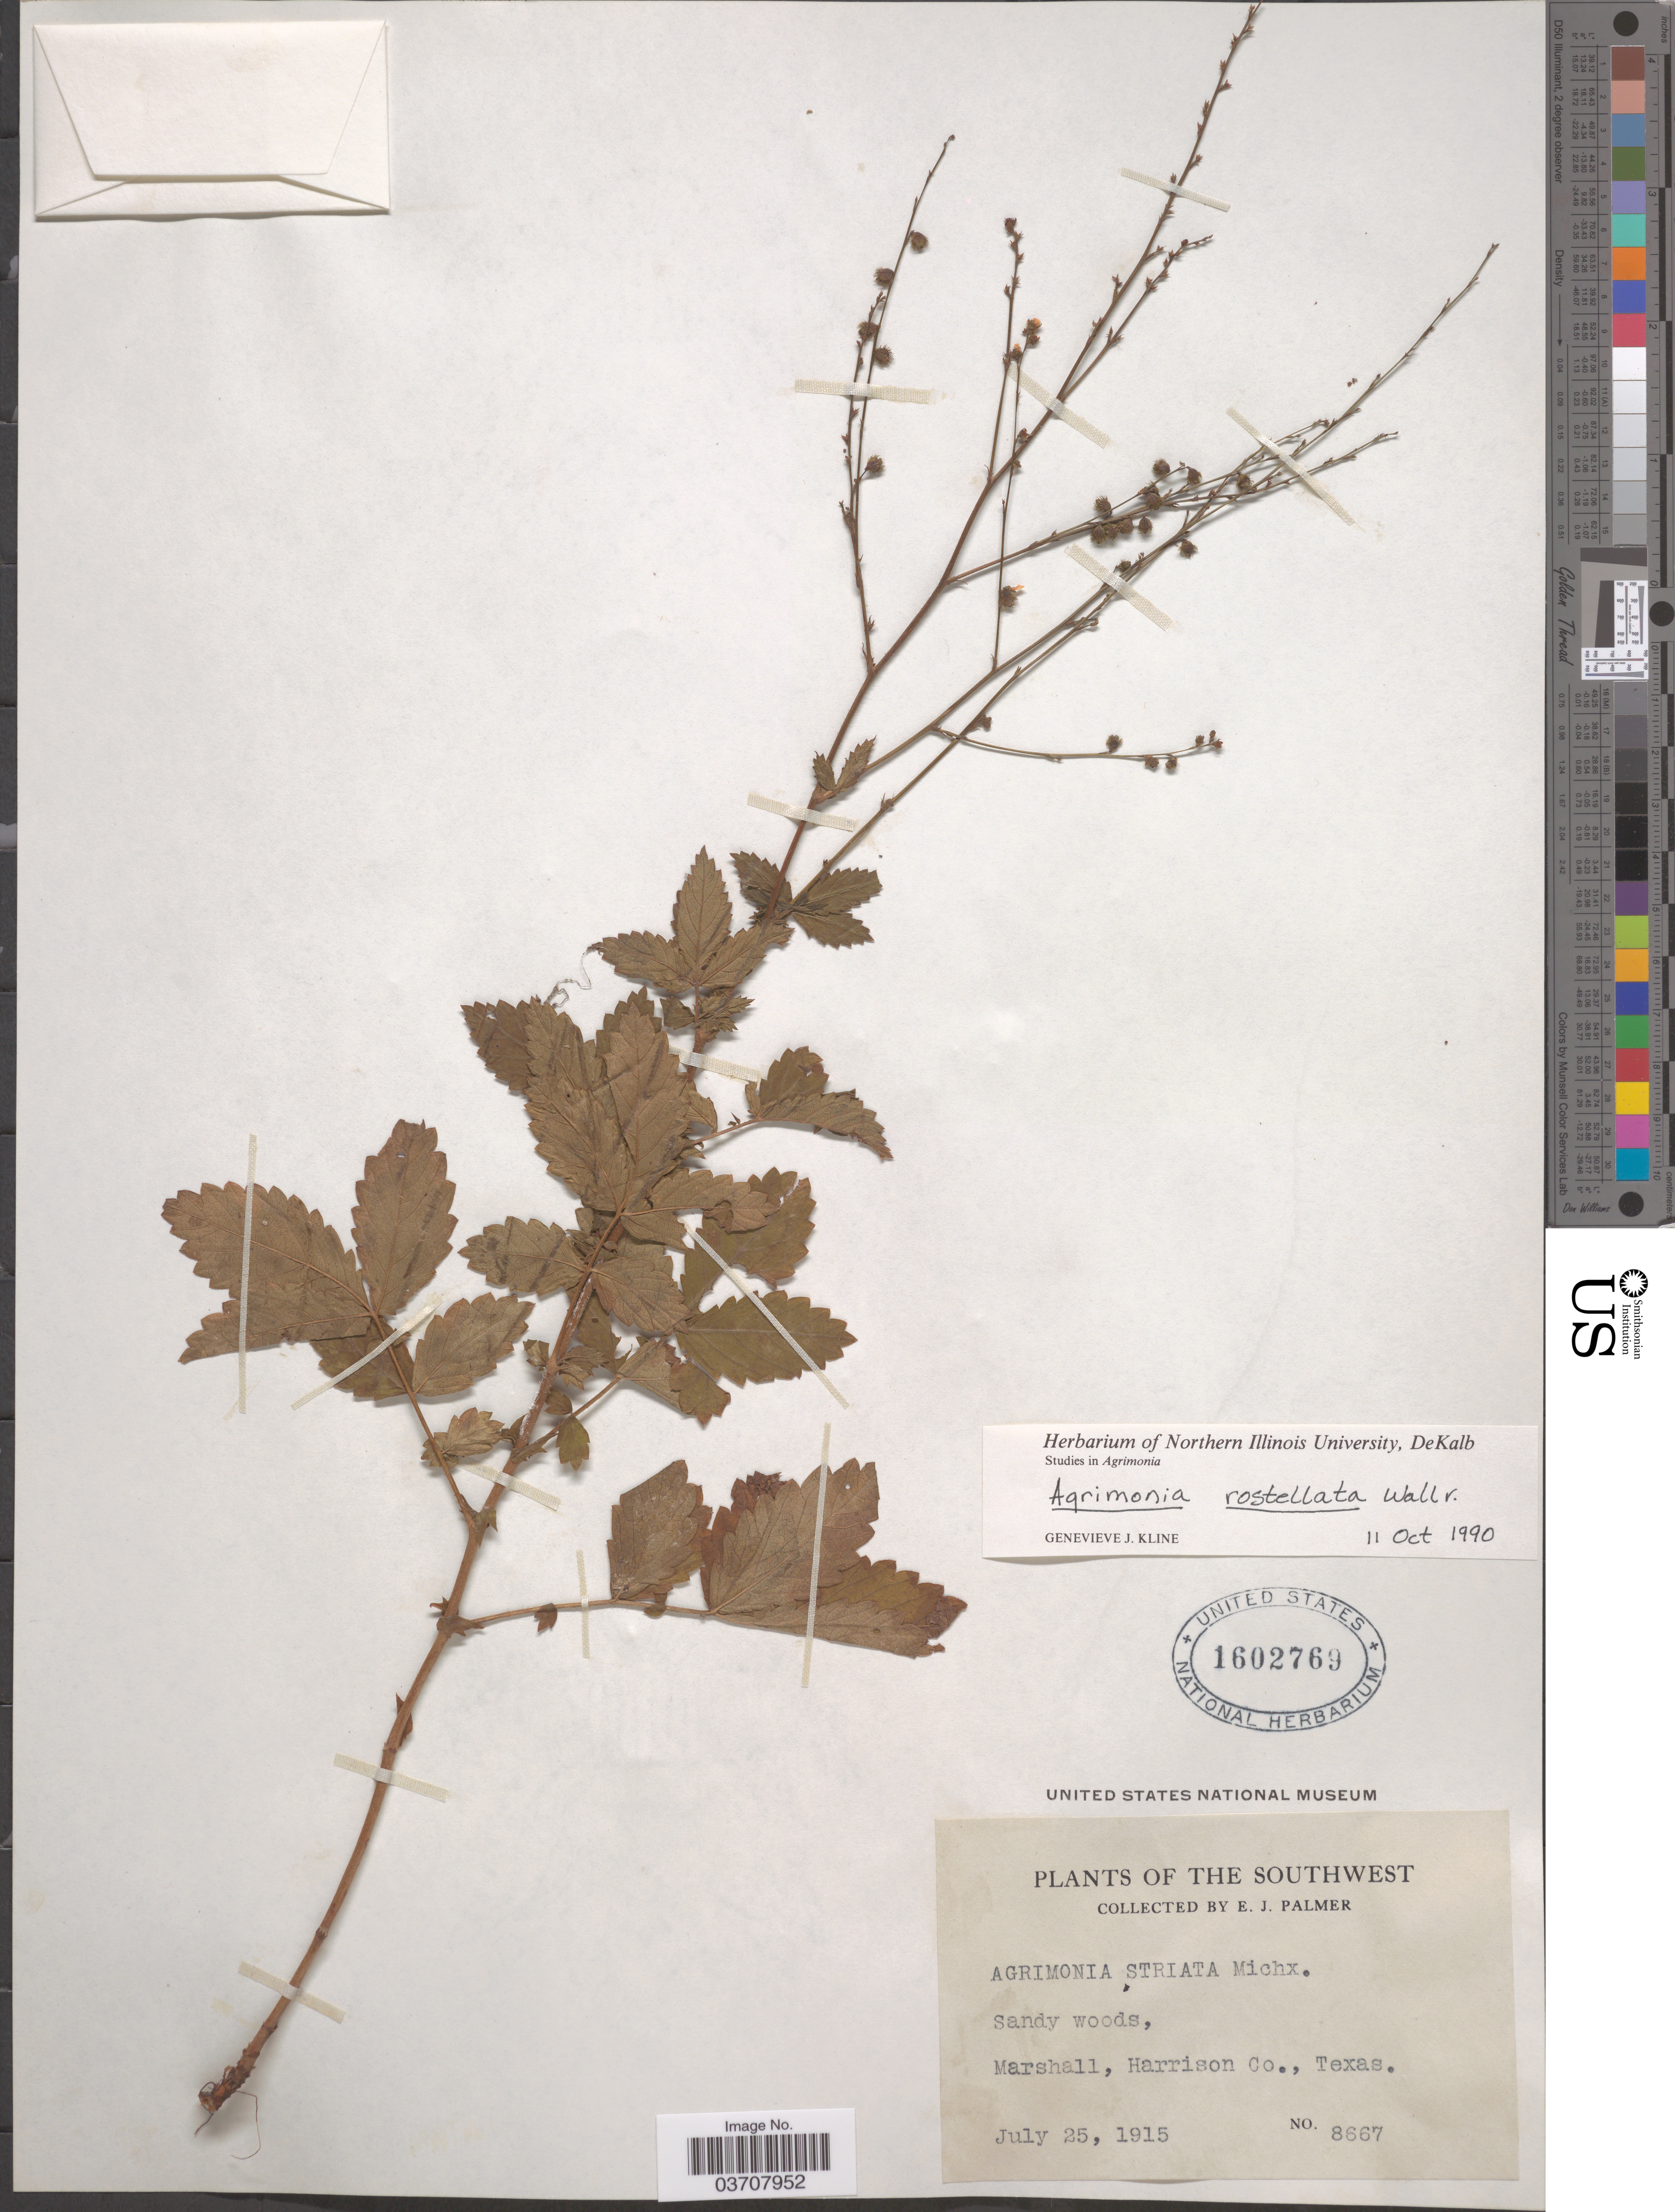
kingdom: Plantae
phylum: Tracheophyta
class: Magnoliopsida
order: Rosales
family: Rosaceae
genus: Agrimonia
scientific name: Agrimonia rostellata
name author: Wallr.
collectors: E. J. Palmer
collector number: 8667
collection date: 1915-07-25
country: United States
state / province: Texas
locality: The Southwest. Marshall, Harrison Co.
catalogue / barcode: US 1602769